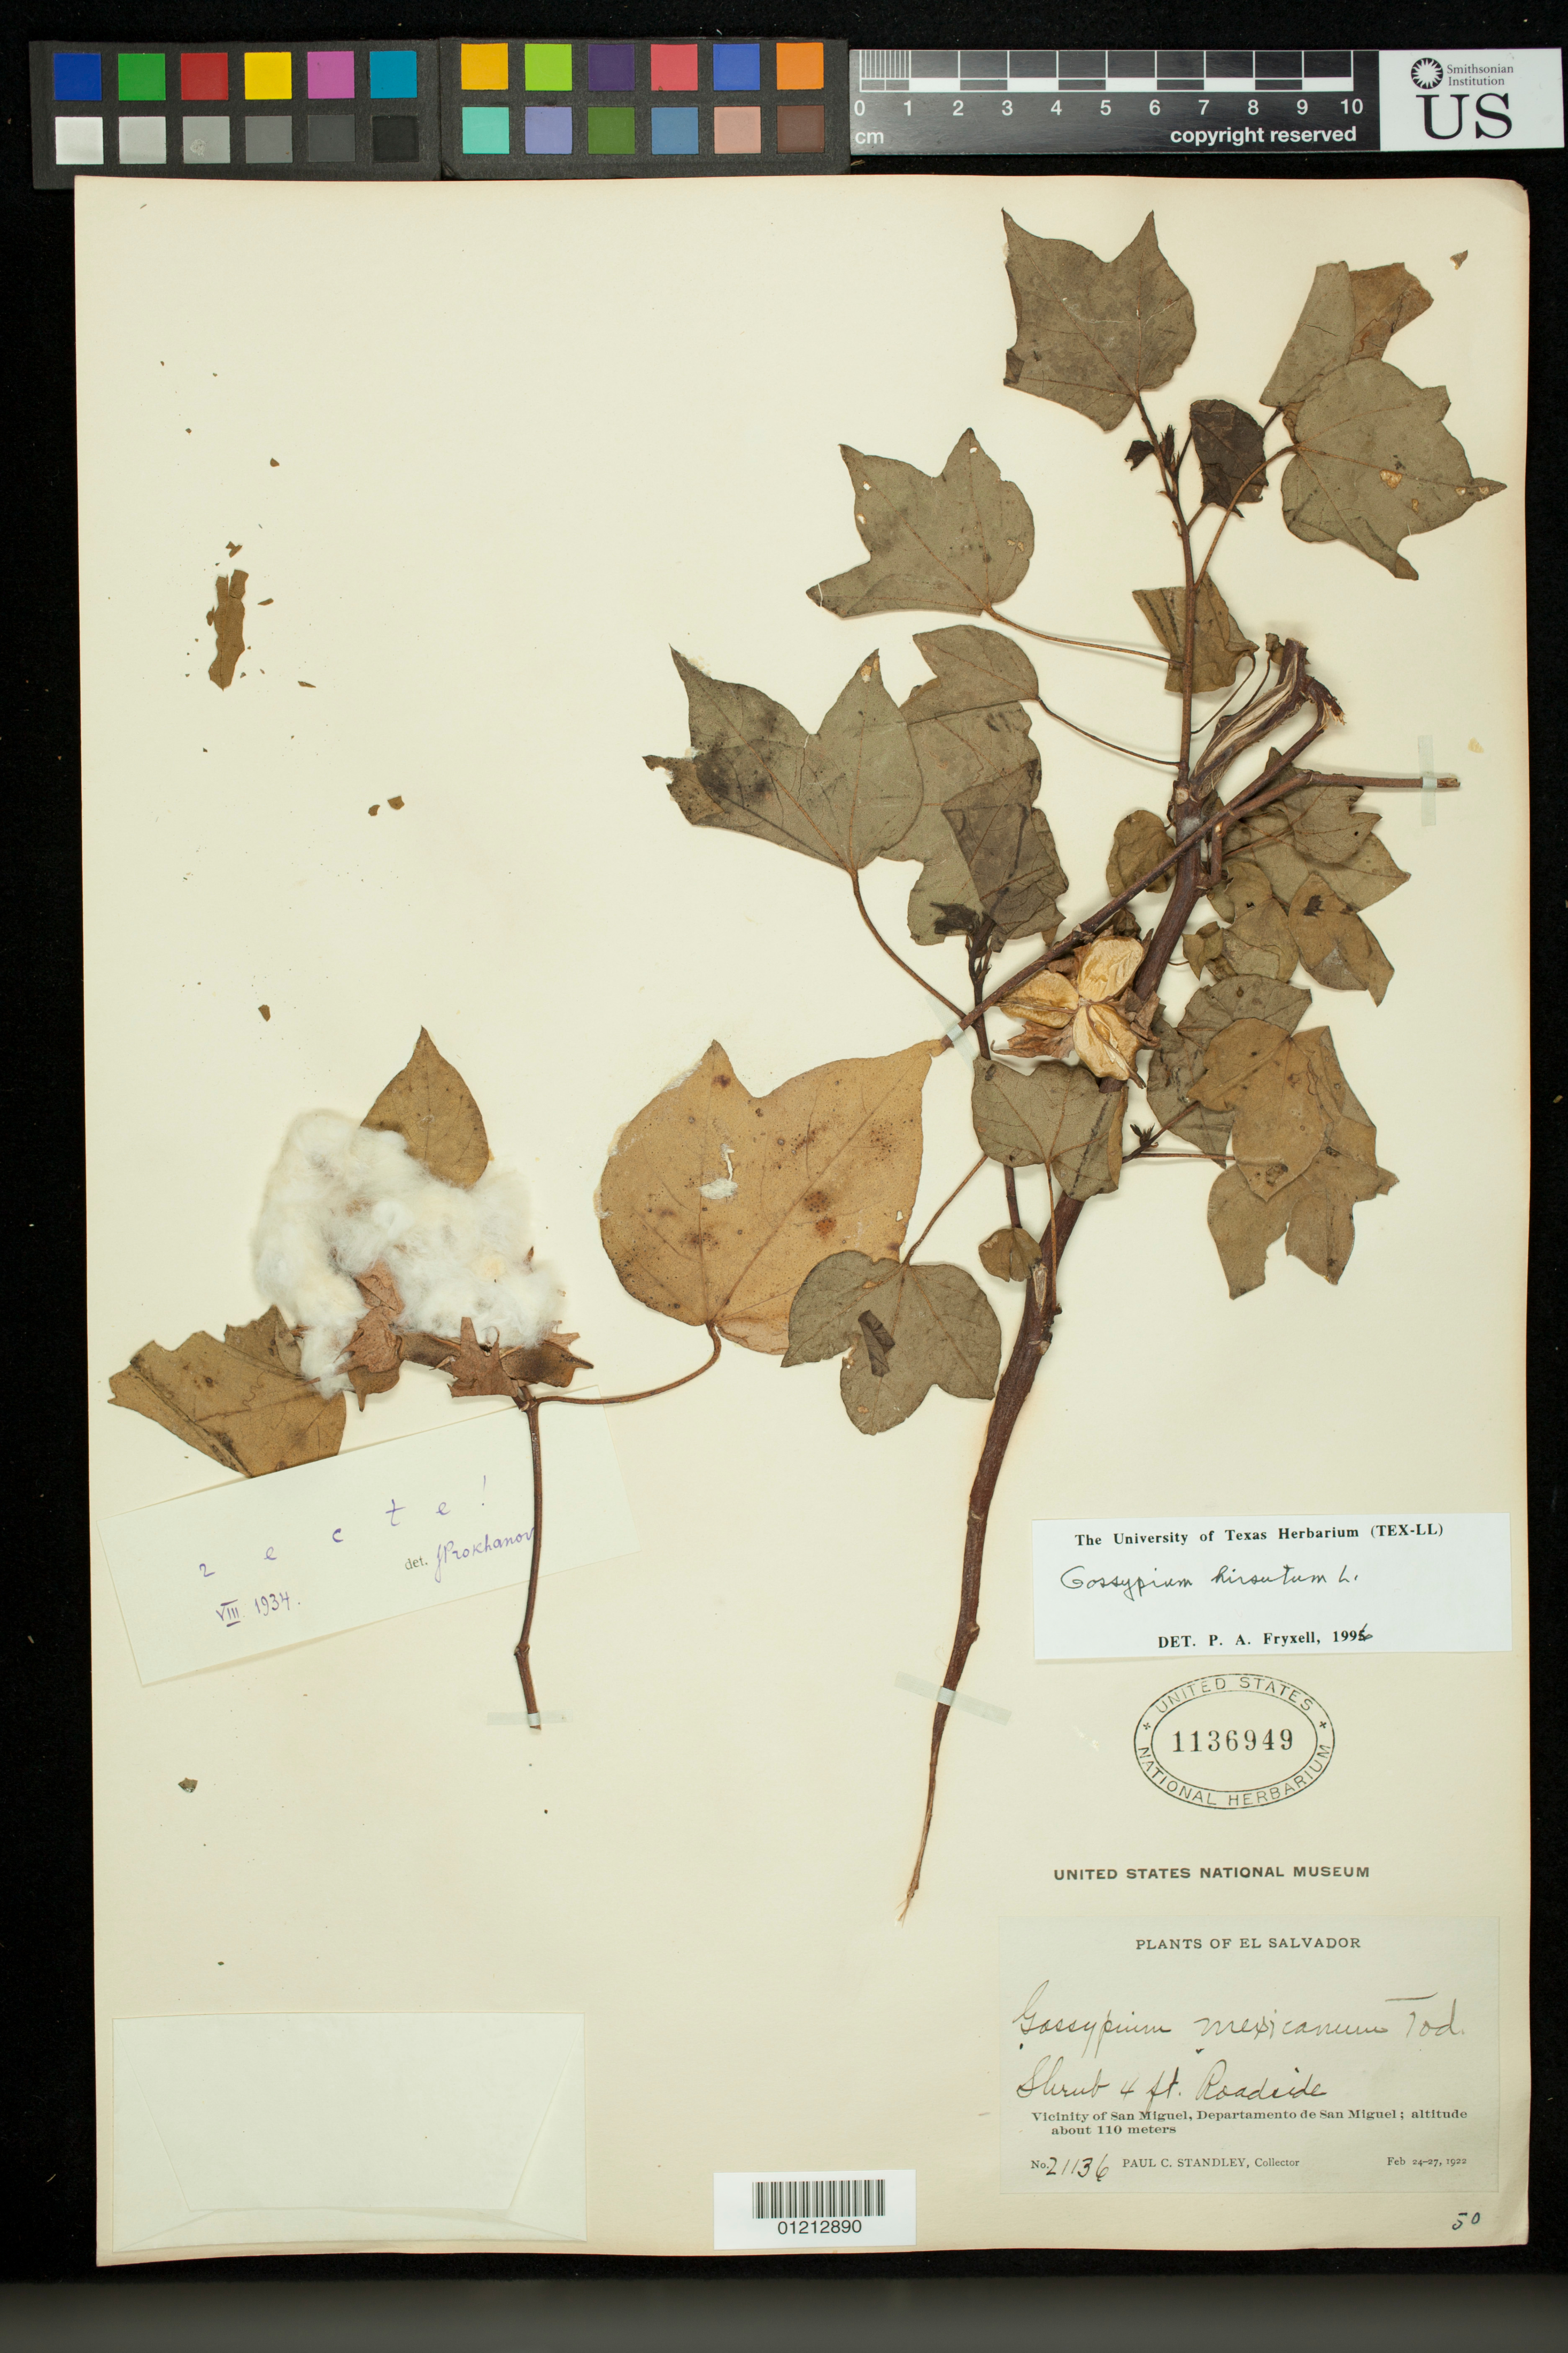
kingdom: Plantae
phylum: Tracheophyta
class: Magnoliopsida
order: Malvales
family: Malvaceae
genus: Gossypium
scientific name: Gossypium hirsutum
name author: L.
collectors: P. C. Standley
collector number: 21136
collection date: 1922-02-24/1922-02-27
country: El Salvador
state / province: San Miguel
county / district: San Miguel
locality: Vicinity of San Miguel. Roadside.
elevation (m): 110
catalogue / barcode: US 1136949